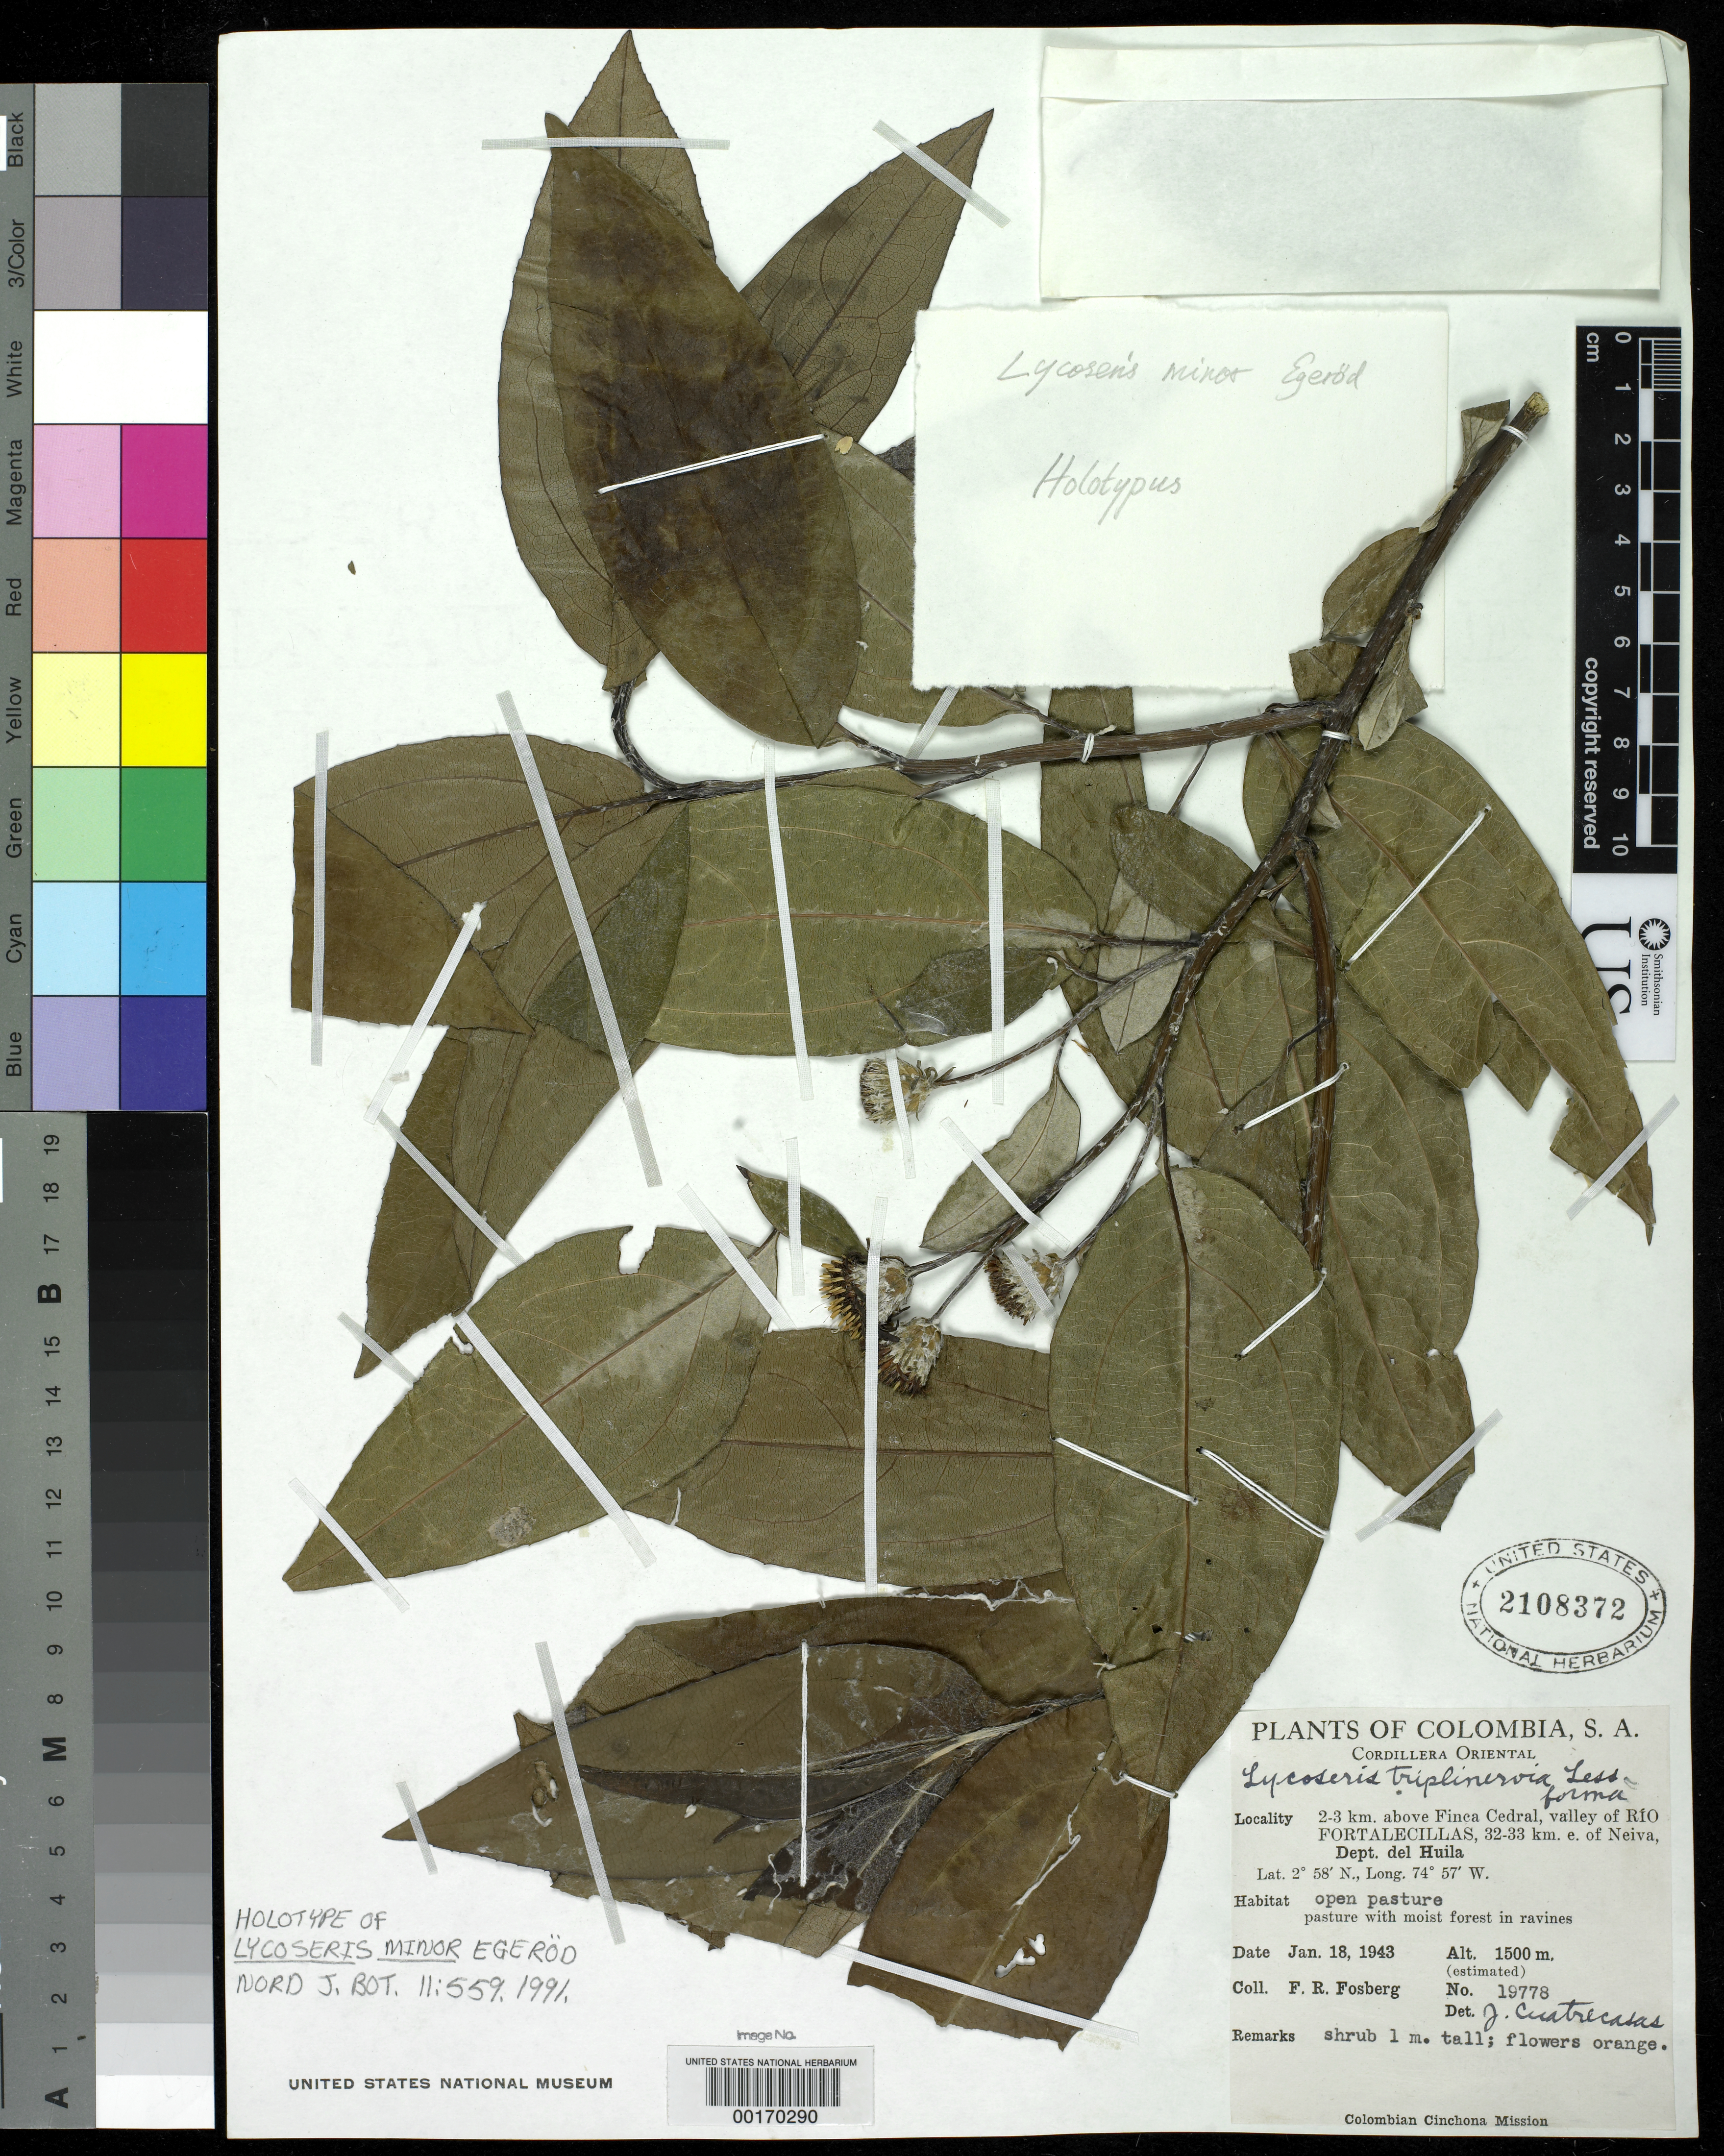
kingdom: Plantae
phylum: Tracheophyta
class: Magnoliopsida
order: Asterales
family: Asteraceae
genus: Lycoseris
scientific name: Lycoseris minor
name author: Egerod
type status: Holotype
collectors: F. R. Fosberg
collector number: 19778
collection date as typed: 18 Jan 1943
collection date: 1943-01-18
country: Colombia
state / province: Huila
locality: Cordilerra Oriental, 2-3 km above Finca Cedral, Valley of Rio Fortalecillas, 32-33 km E of Neiva.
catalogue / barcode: US 2108372